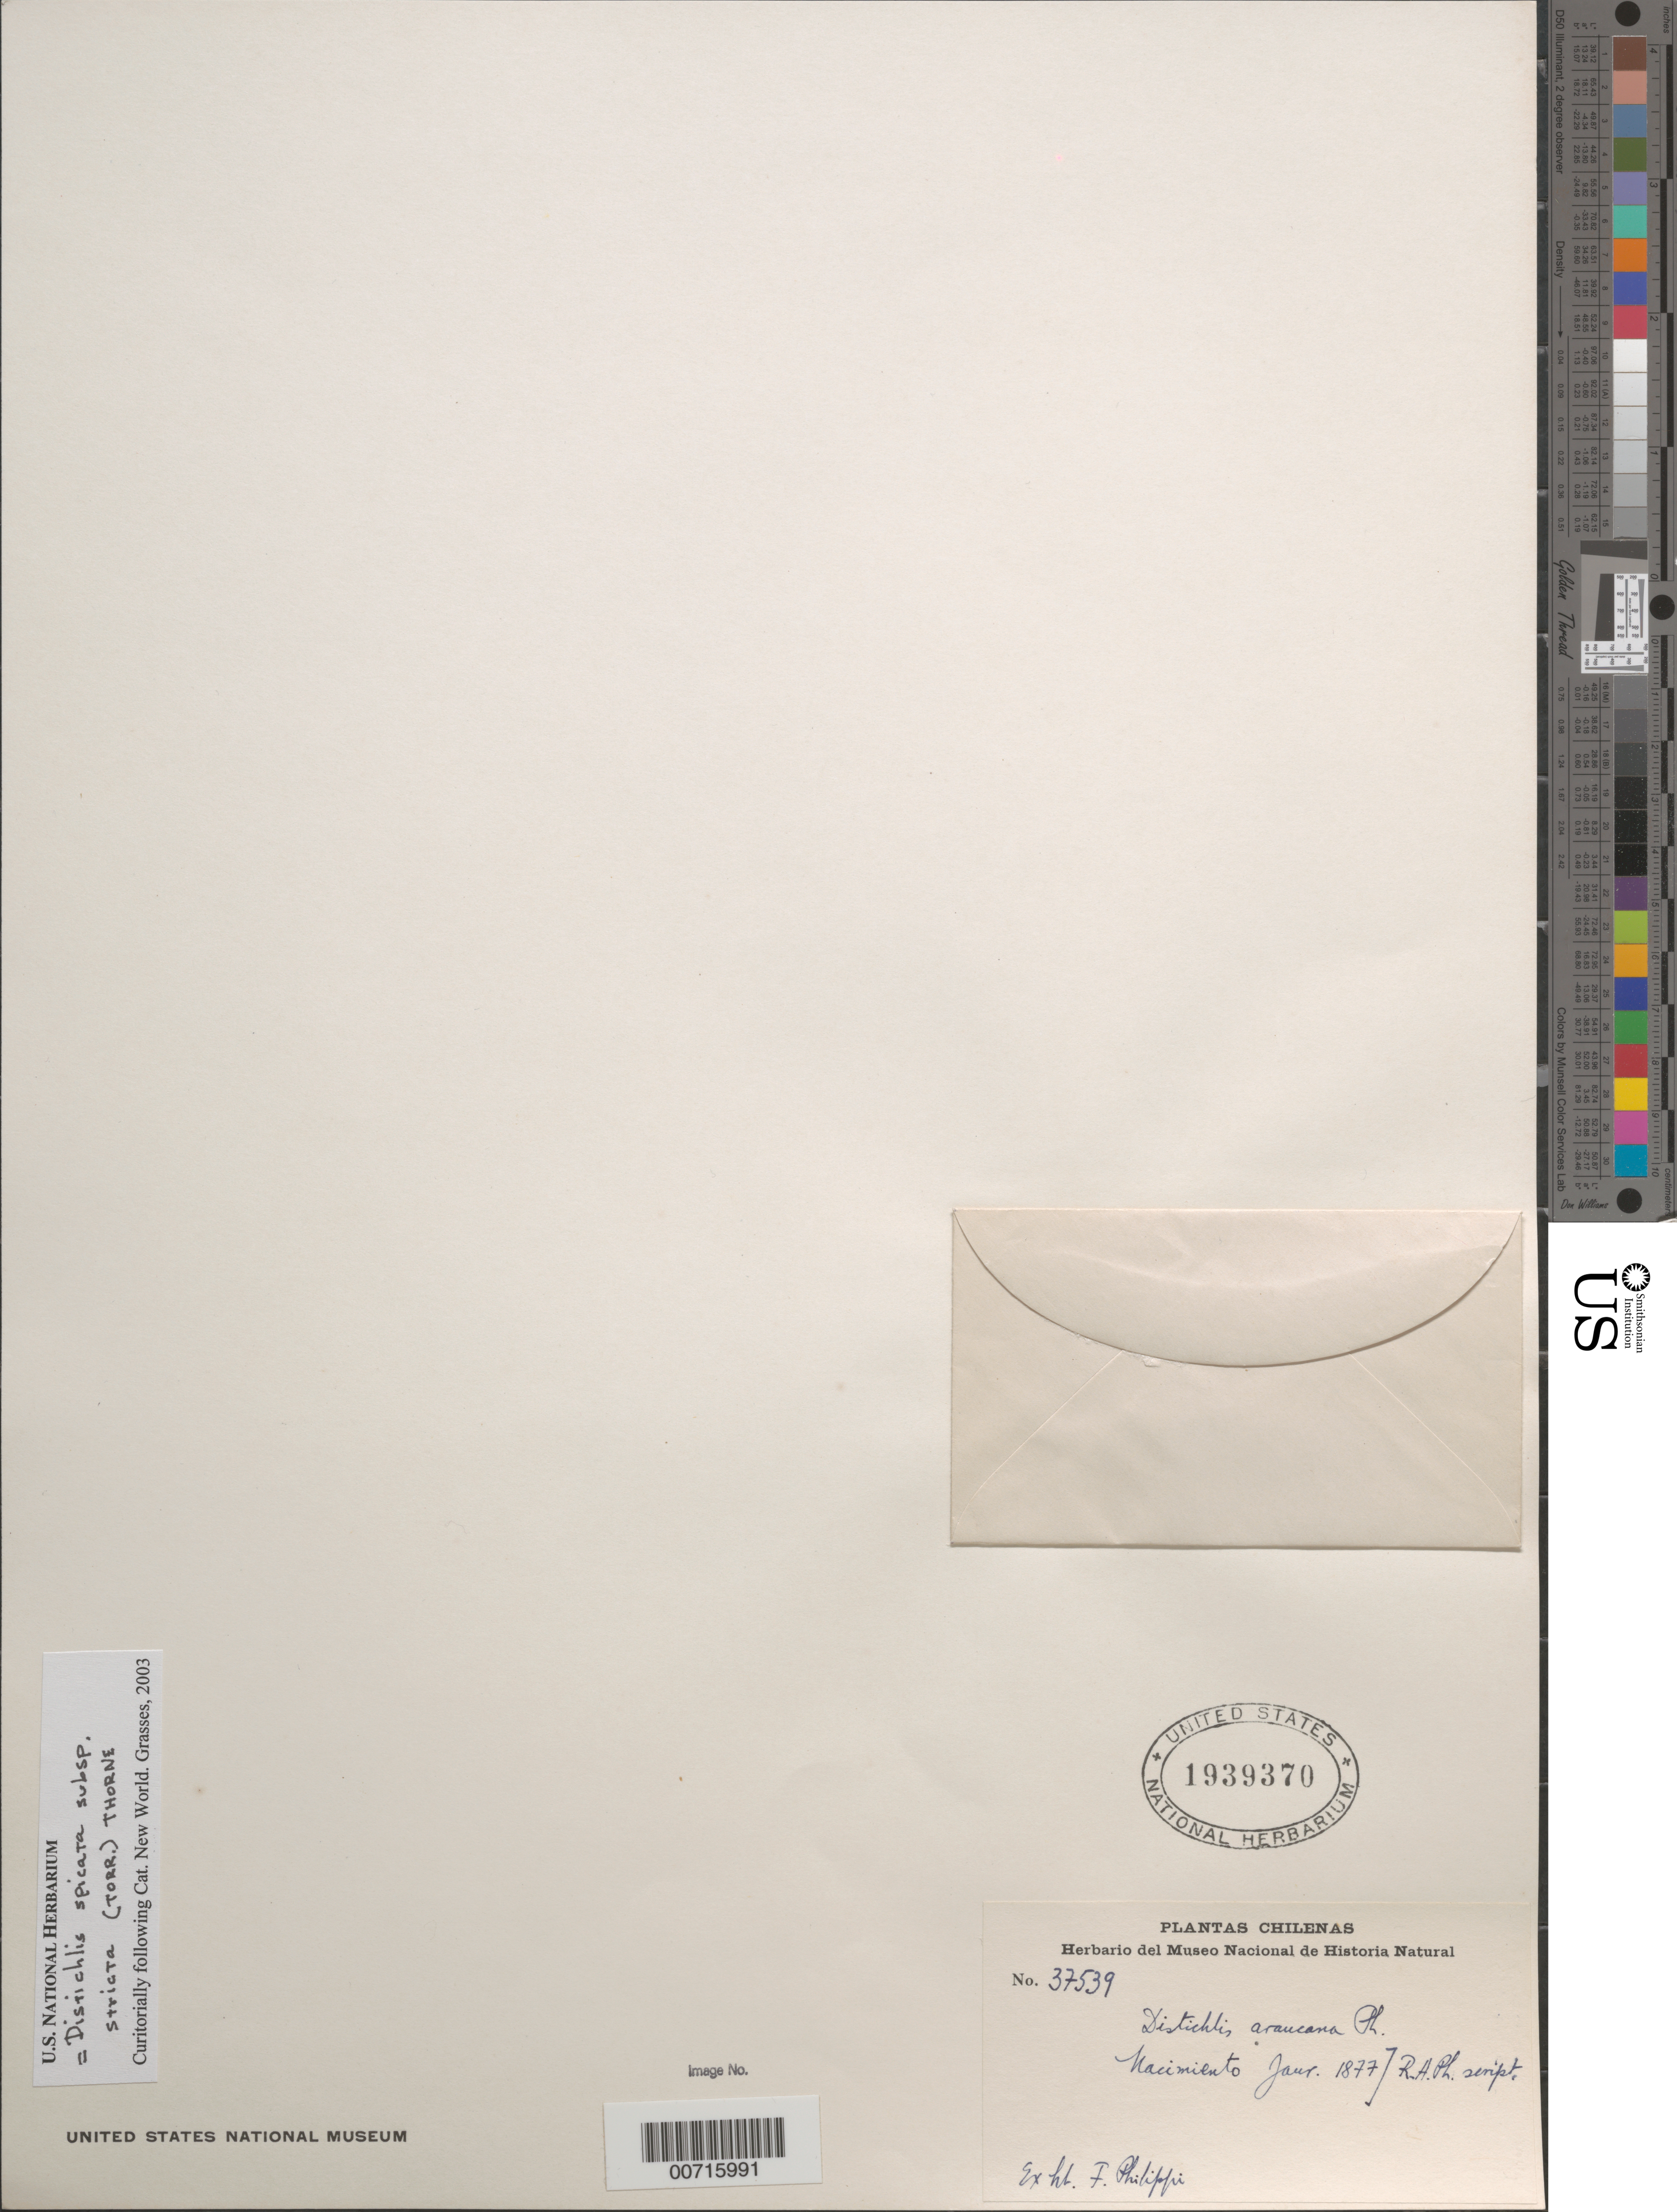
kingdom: Plantae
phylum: Tracheophyta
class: Liliopsida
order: Poales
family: Poaceae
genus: Distichlis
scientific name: Distichlis spicata subsp. stricta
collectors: ex herb. F. Philippi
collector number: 37539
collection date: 1877-01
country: Chile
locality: Chilenas.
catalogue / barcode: US 1939370